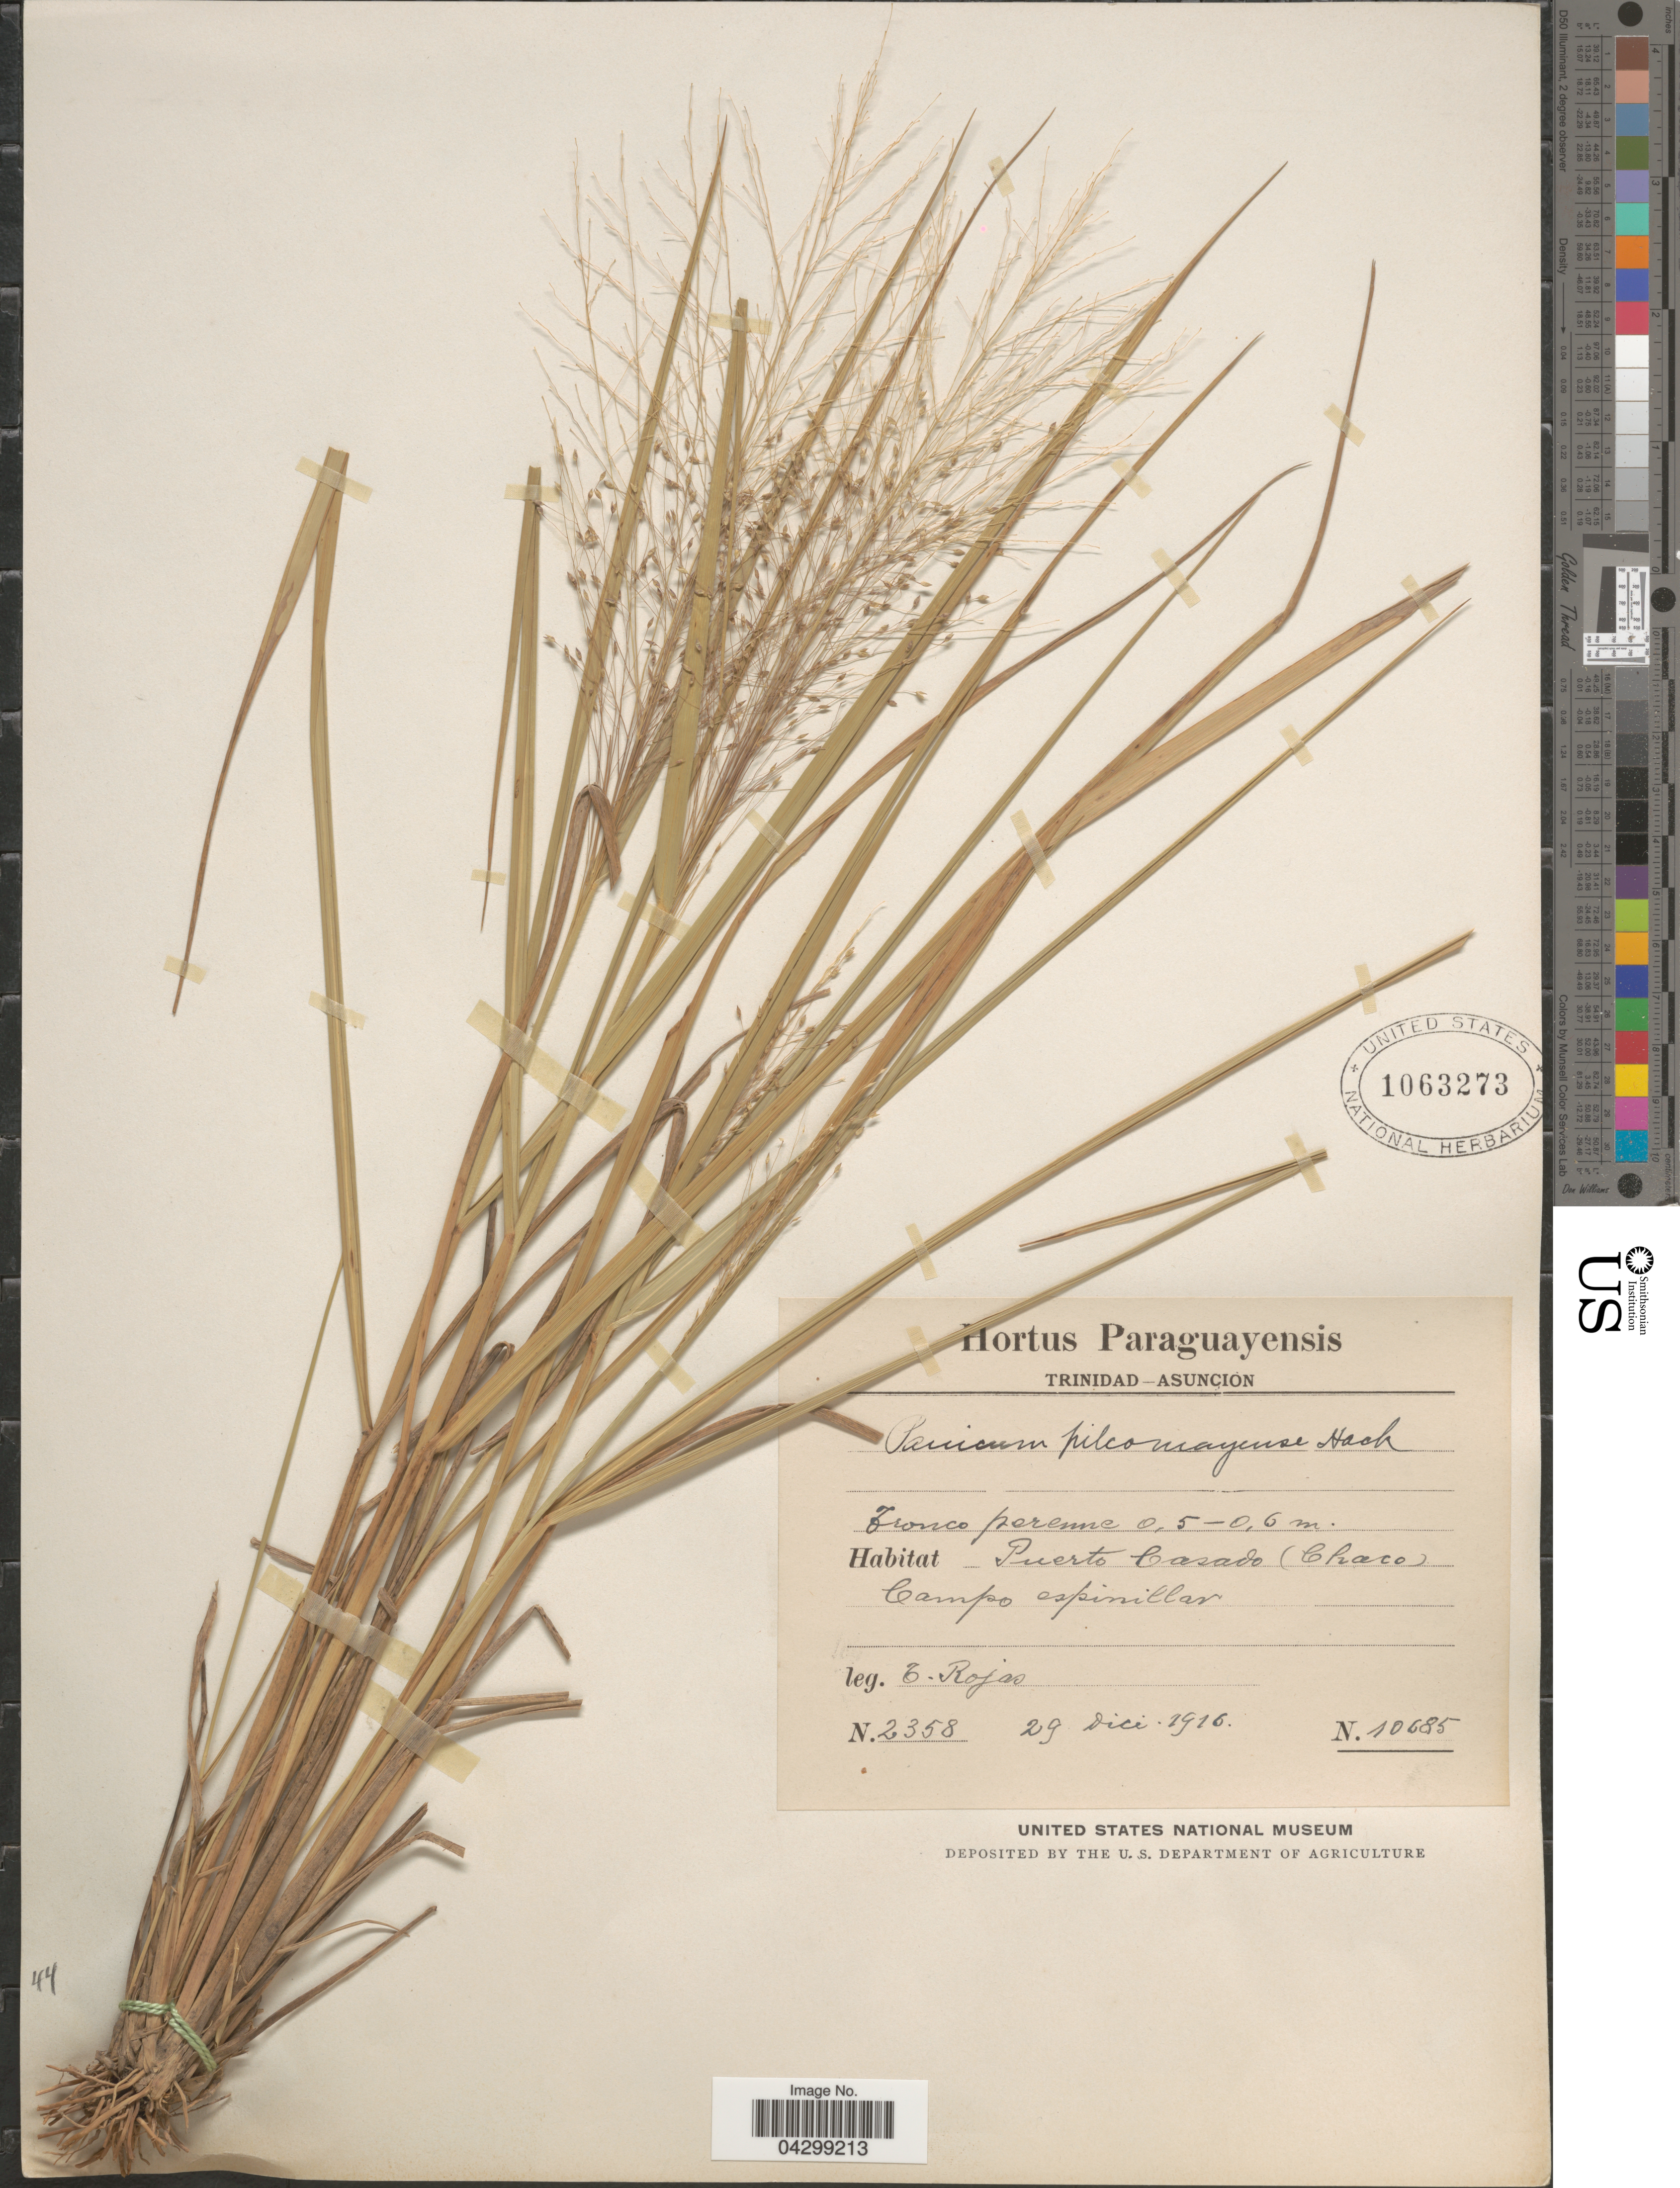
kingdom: Plantae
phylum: Tracheophyta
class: Liliopsida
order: Poales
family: Poaceae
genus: Panicum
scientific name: Panicum bergii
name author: Arechav.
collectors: T. Rojas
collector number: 2358/10685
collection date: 1916-12-29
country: Paraguay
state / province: Asuncion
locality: Trinidad. Puerto Casado (Chaco). Campo aspinillar.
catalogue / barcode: US 1063273